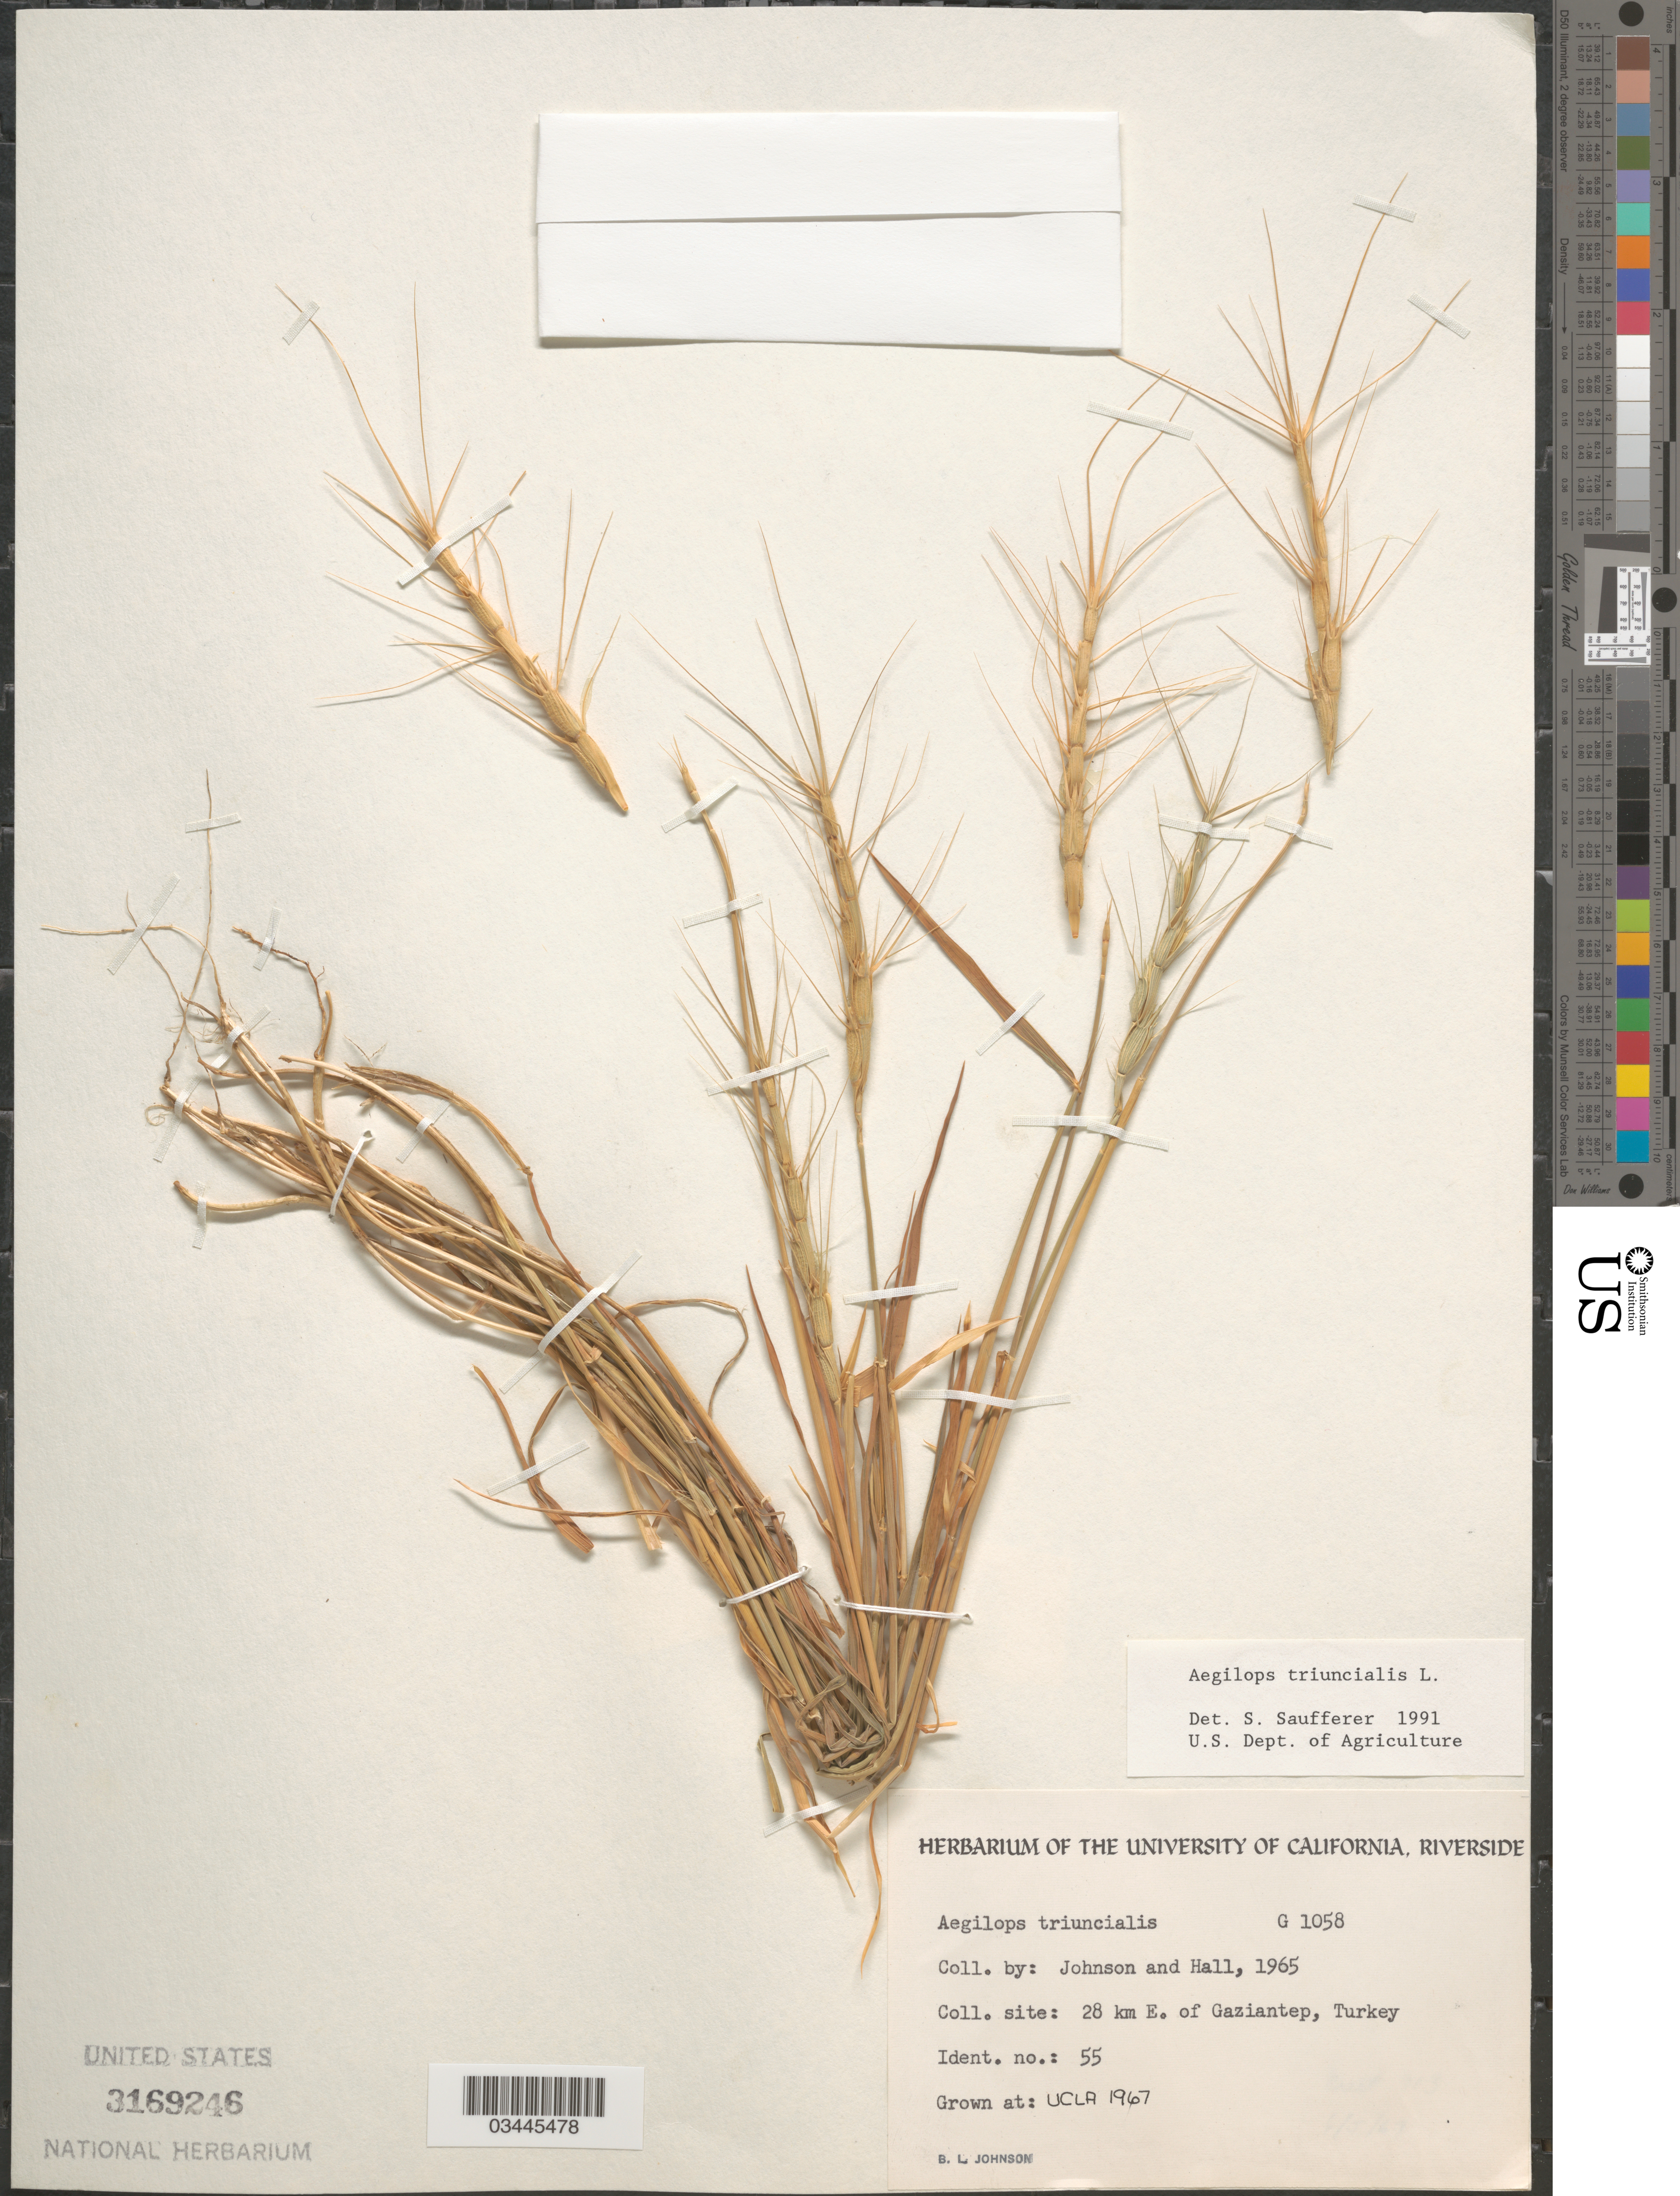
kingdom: Plantae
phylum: Tracheophyta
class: Liliopsida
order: Poales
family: Poaceae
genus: Aegilops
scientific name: Aegilops triuncialis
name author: L.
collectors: B. Johnson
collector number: G1058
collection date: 1967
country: United States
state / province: California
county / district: Los Angeles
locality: UCLA.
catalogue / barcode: US 3169246